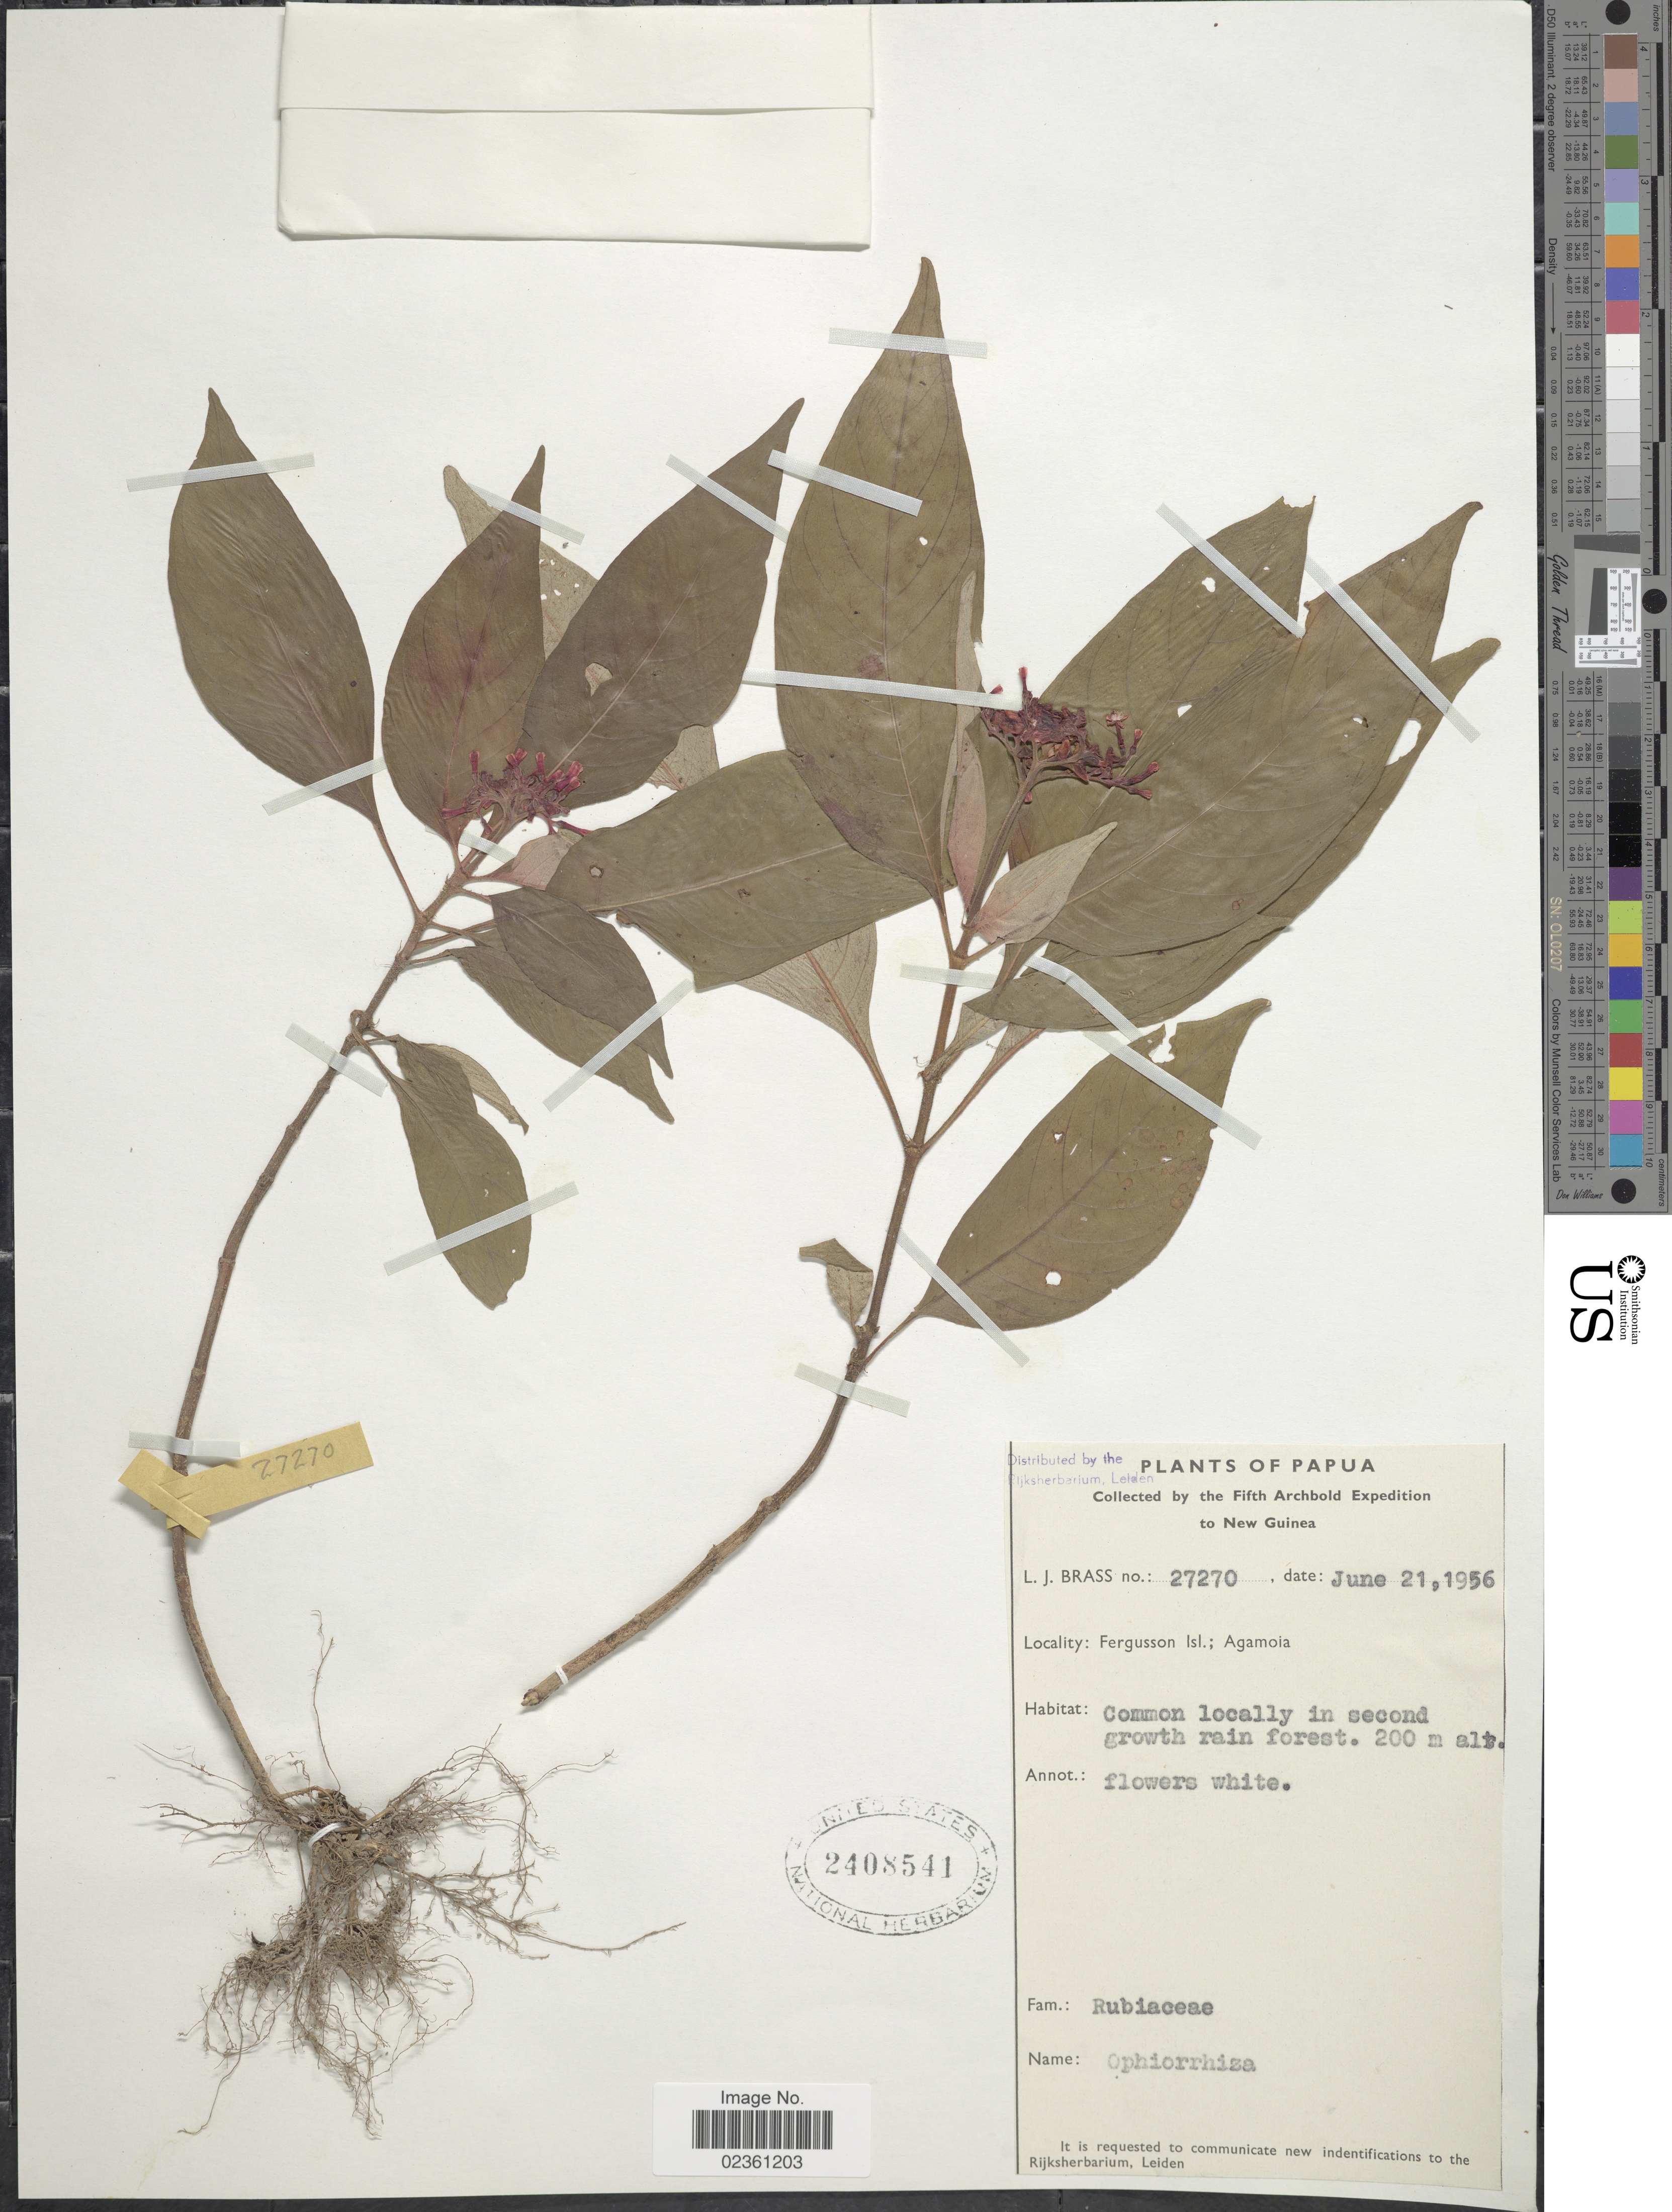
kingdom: Plantae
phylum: Tracheophyta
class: Magnoliopsida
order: Gentianales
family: Rubiaceae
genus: Ophiorrhiza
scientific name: Ophiorrhiza sp.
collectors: L. J. Brass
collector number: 27270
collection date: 1956-06-21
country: Papua New Guinea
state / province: Milne Bay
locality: Fergusson Isl,; Agamoia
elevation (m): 200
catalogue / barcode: US 2408541